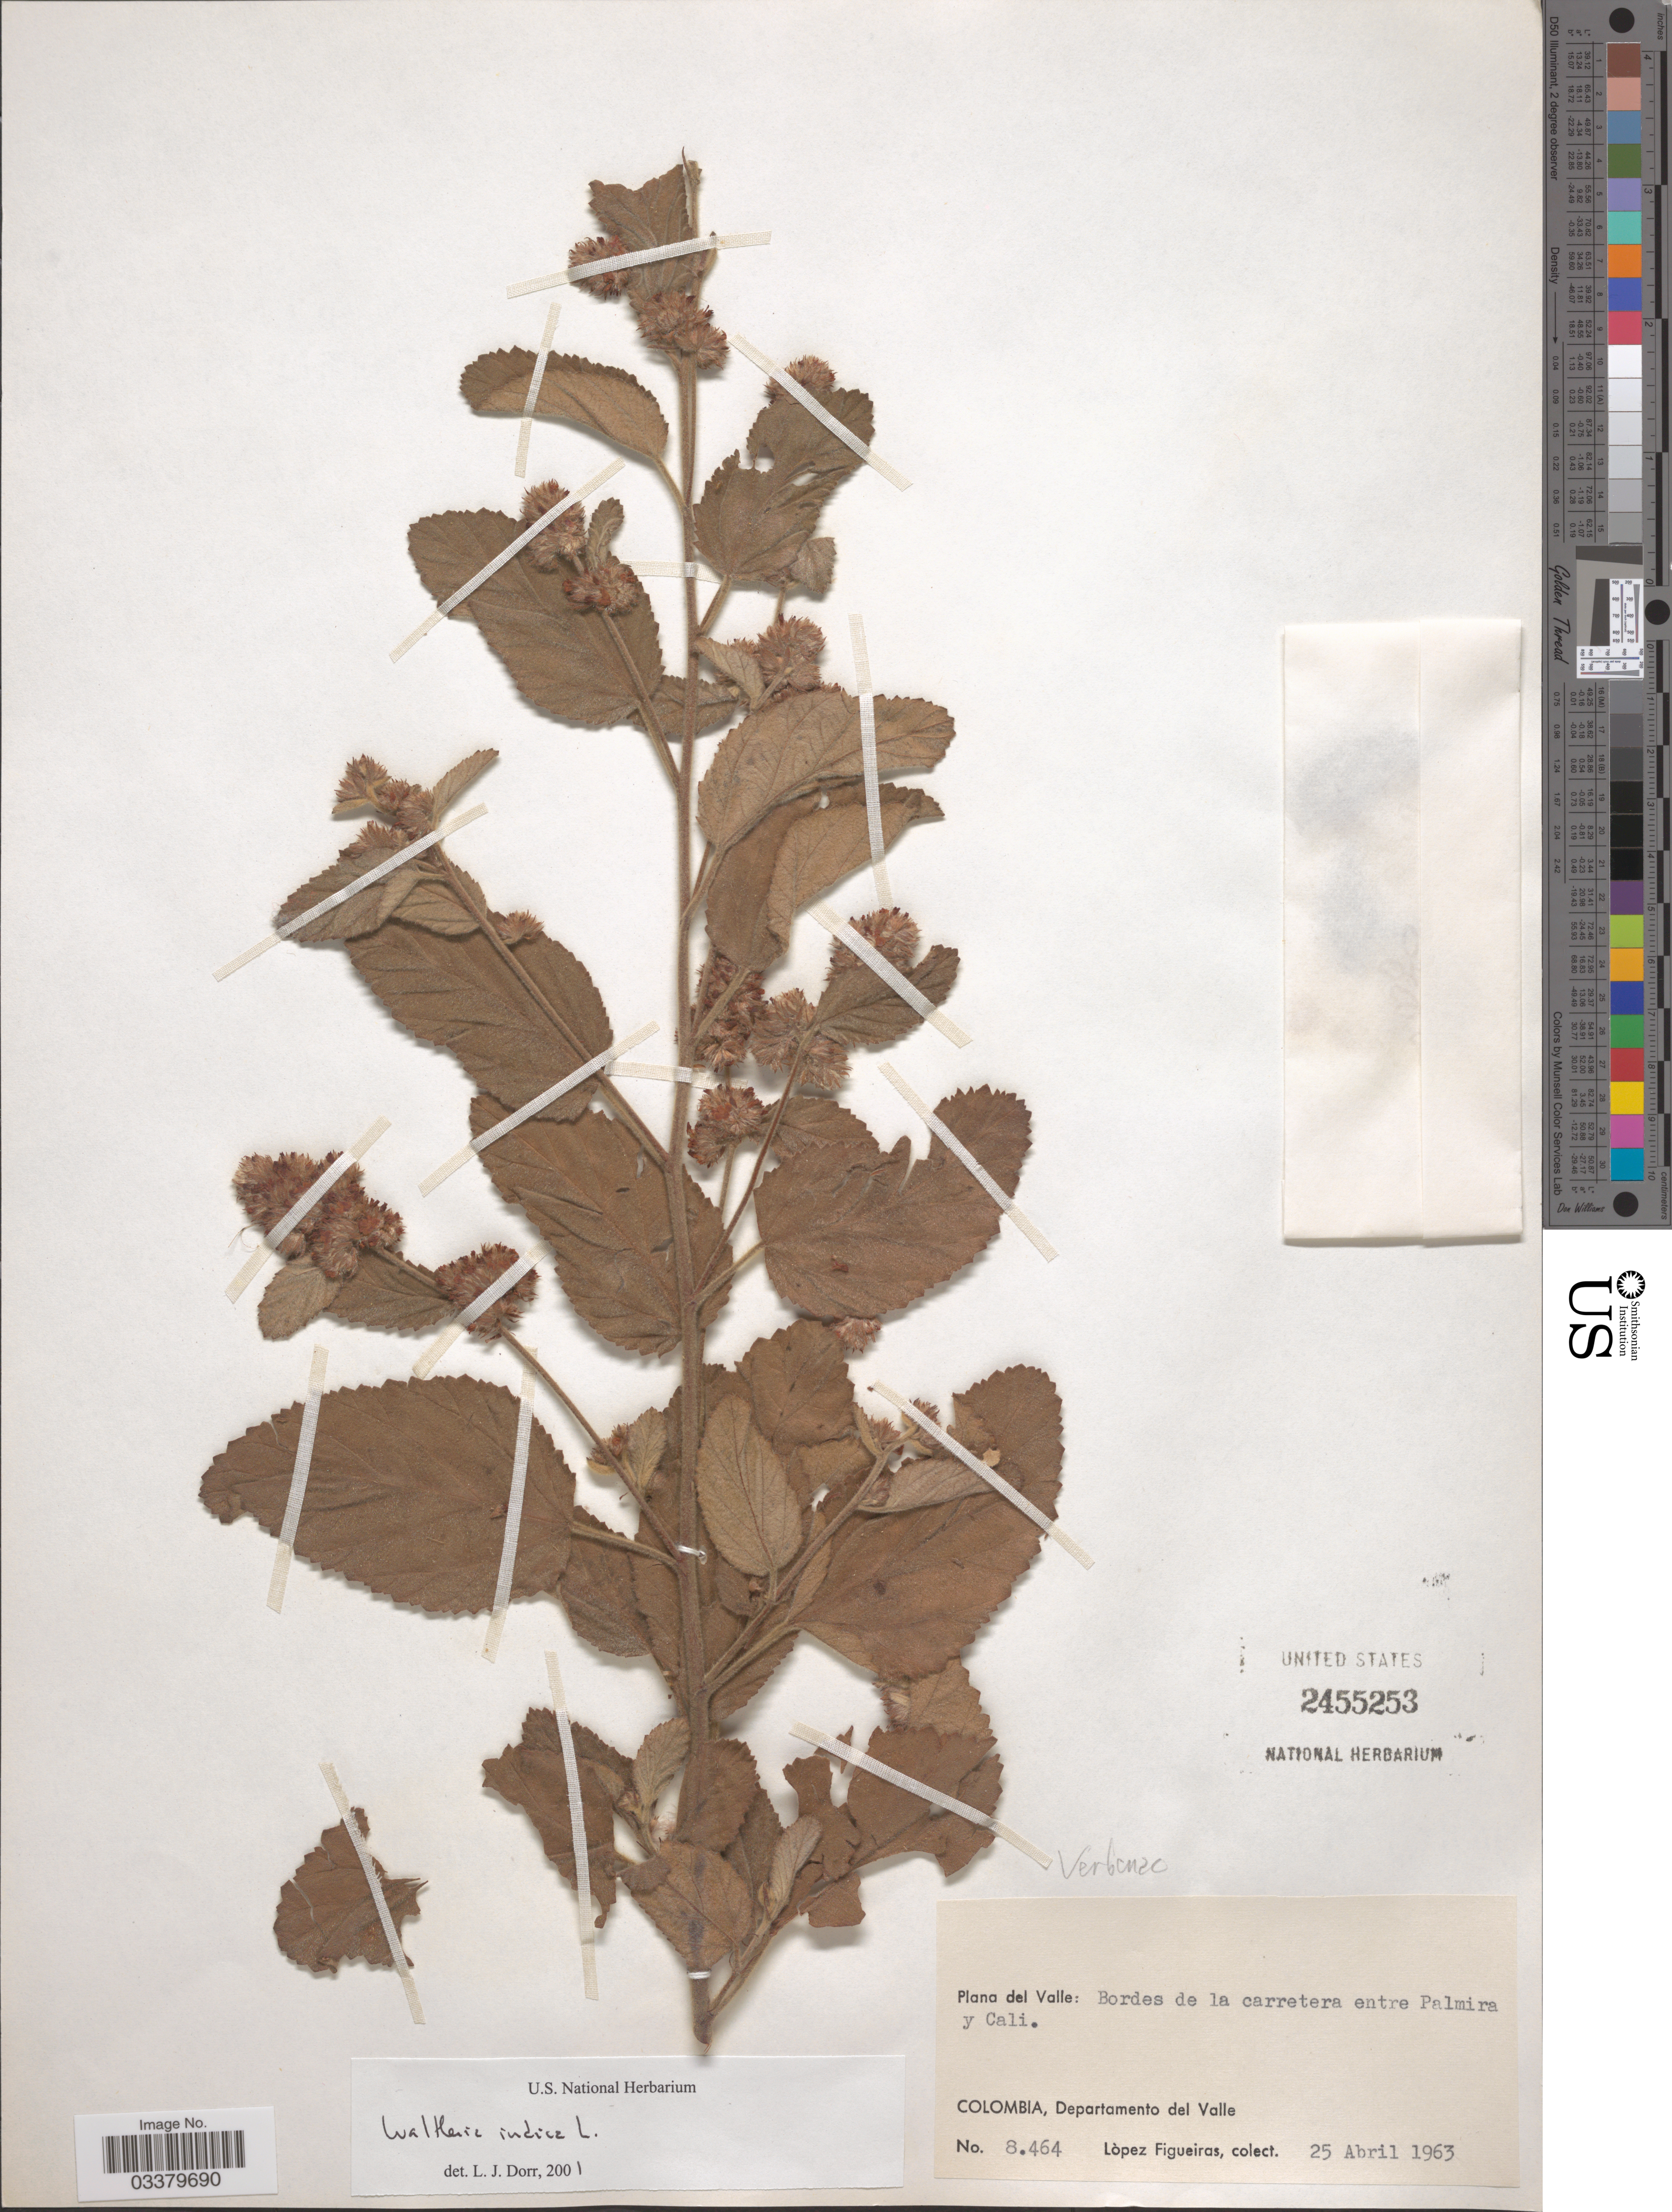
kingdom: Plantae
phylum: Tracheophyta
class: Magnoliopsida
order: Malvales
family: Malvaceae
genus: Waltheria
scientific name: Waltheria indica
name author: L.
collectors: M. López Figueiras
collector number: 8464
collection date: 1963-04-25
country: Colombia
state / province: Valle del Cauca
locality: Plana del Valle: Bordes de la carretera entre Palmira y Cali. Departamento del Valle.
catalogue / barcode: US 2455253